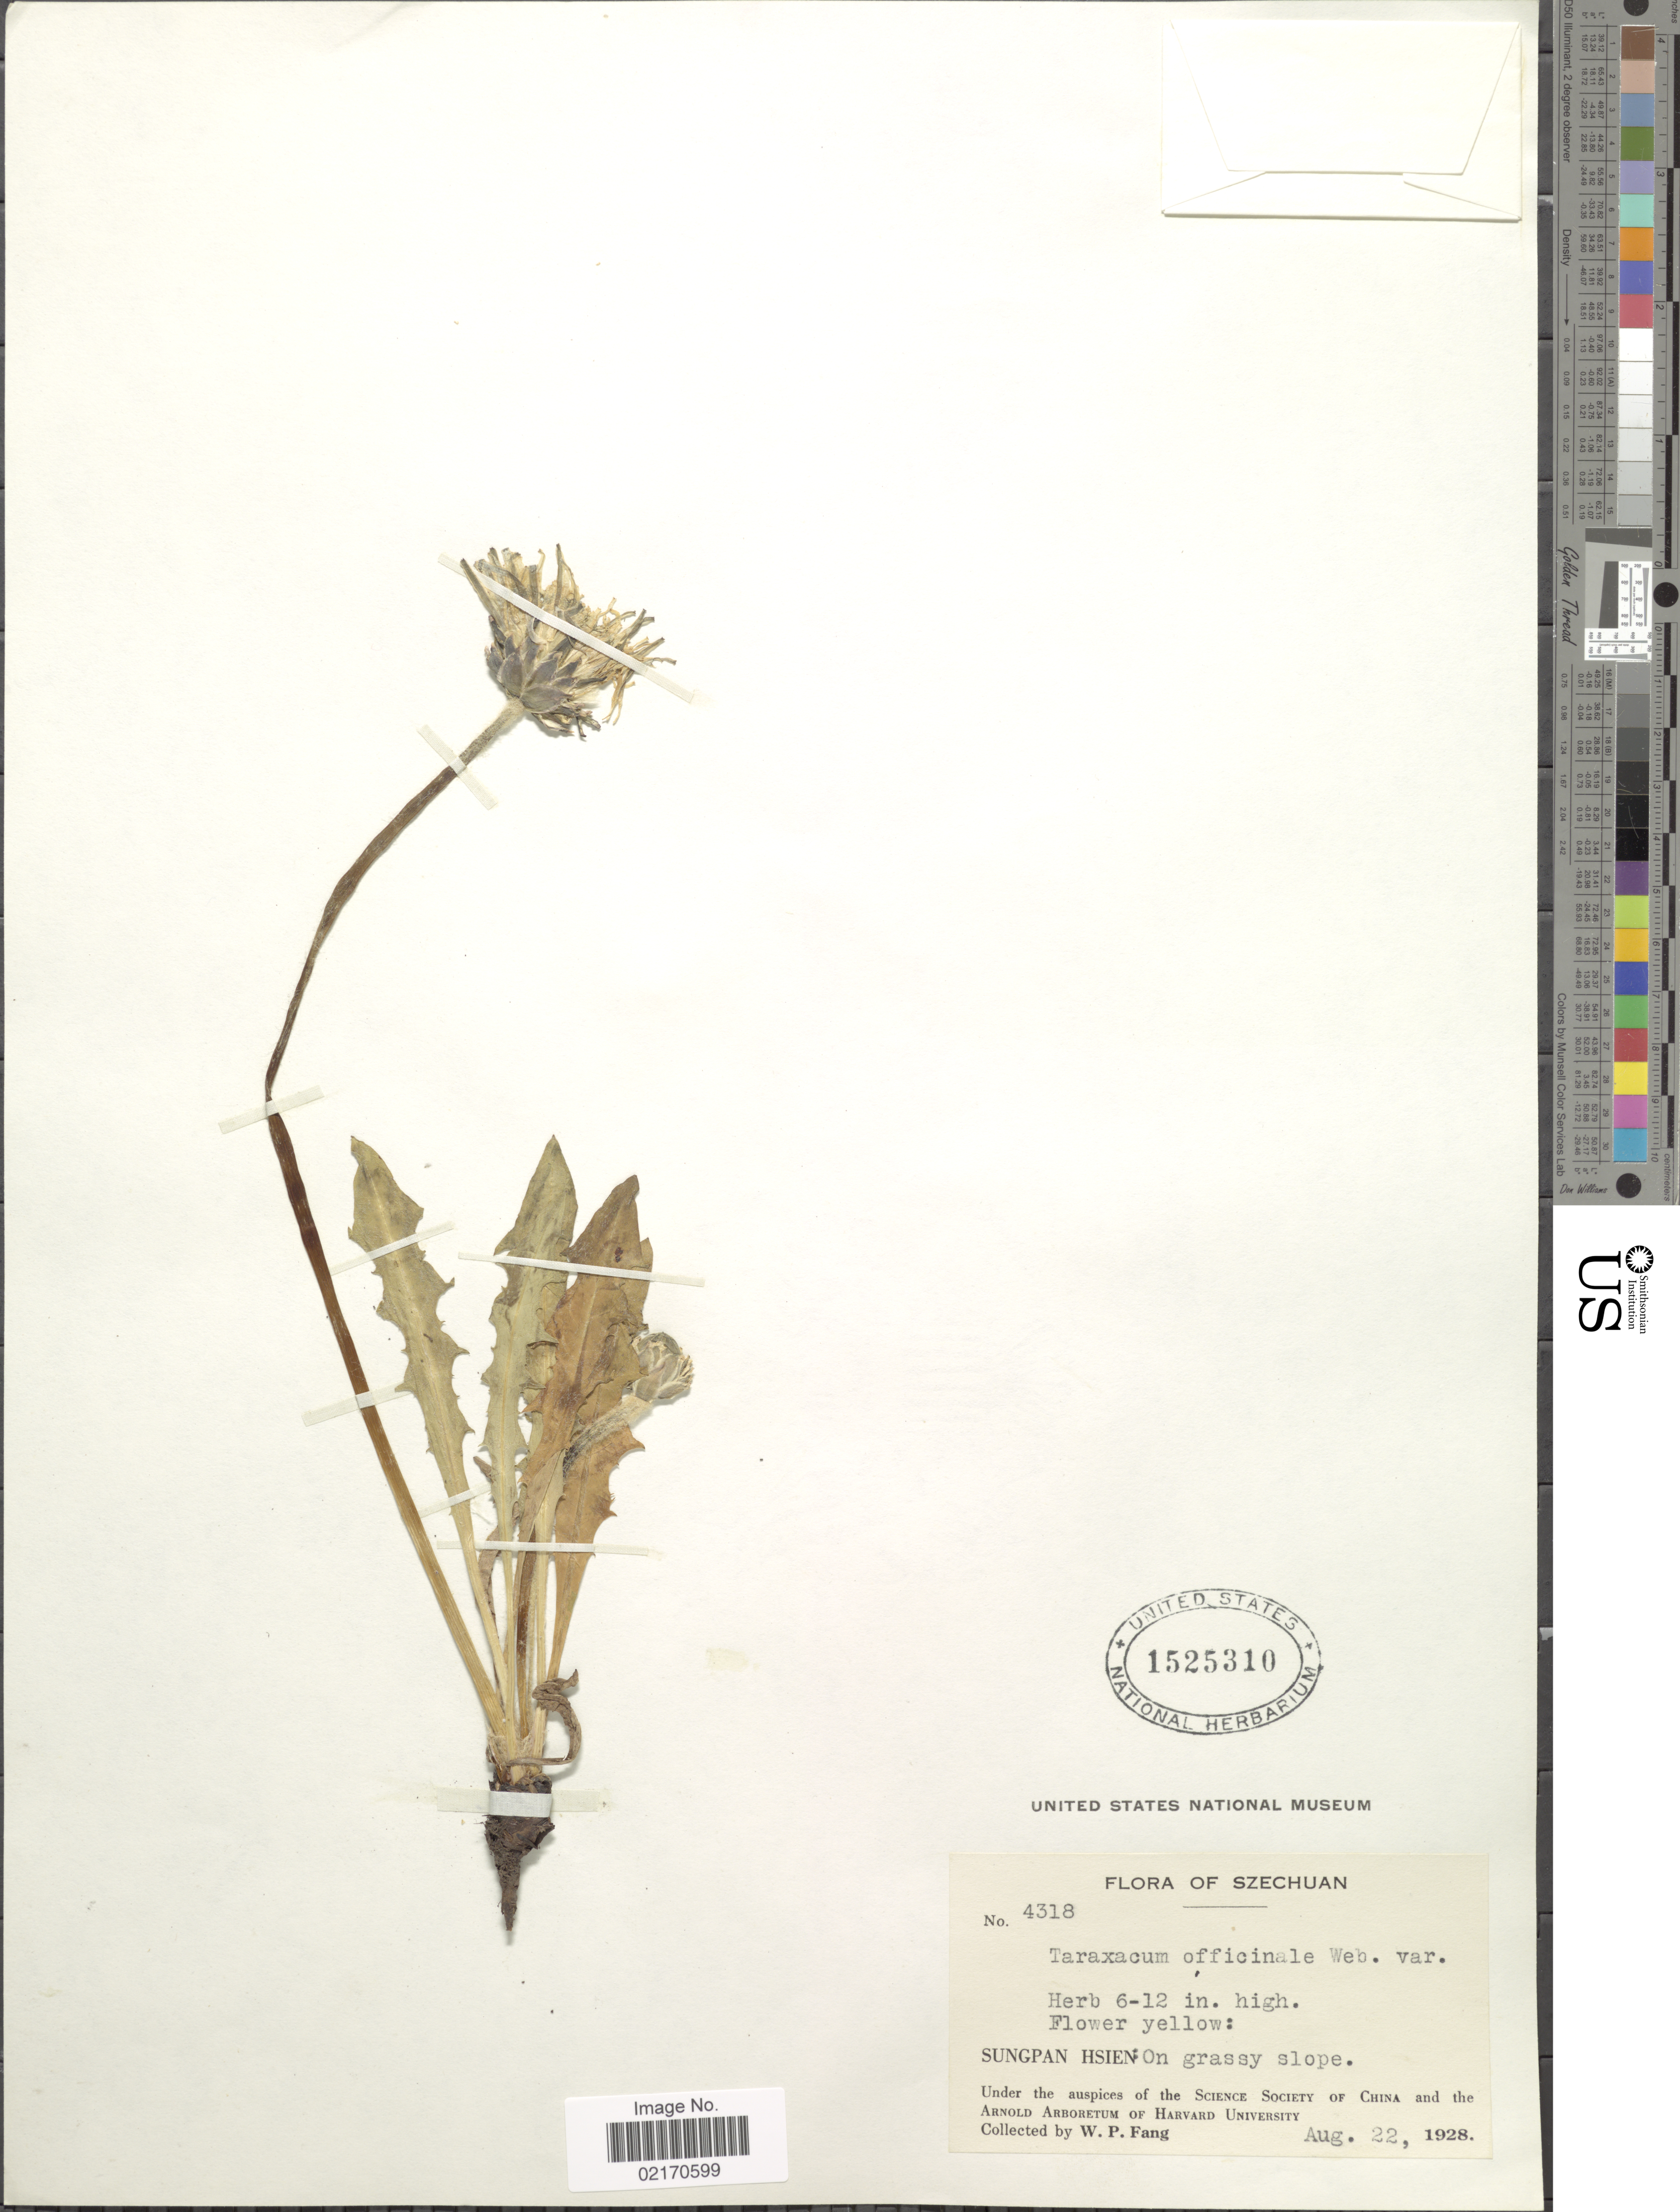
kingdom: Plantae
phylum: Tracheophyta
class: Magnoliopsida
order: Asterales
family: Asteraceae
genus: Taraxacum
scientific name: Taraxacum officinale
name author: G.H. Weber ex F.H. Wigg.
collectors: W. P. Fang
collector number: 4318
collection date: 1928-08-22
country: China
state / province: Sichuan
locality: Szechuan, Sungpan Hsien: on grassy slope.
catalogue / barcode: US 1525310